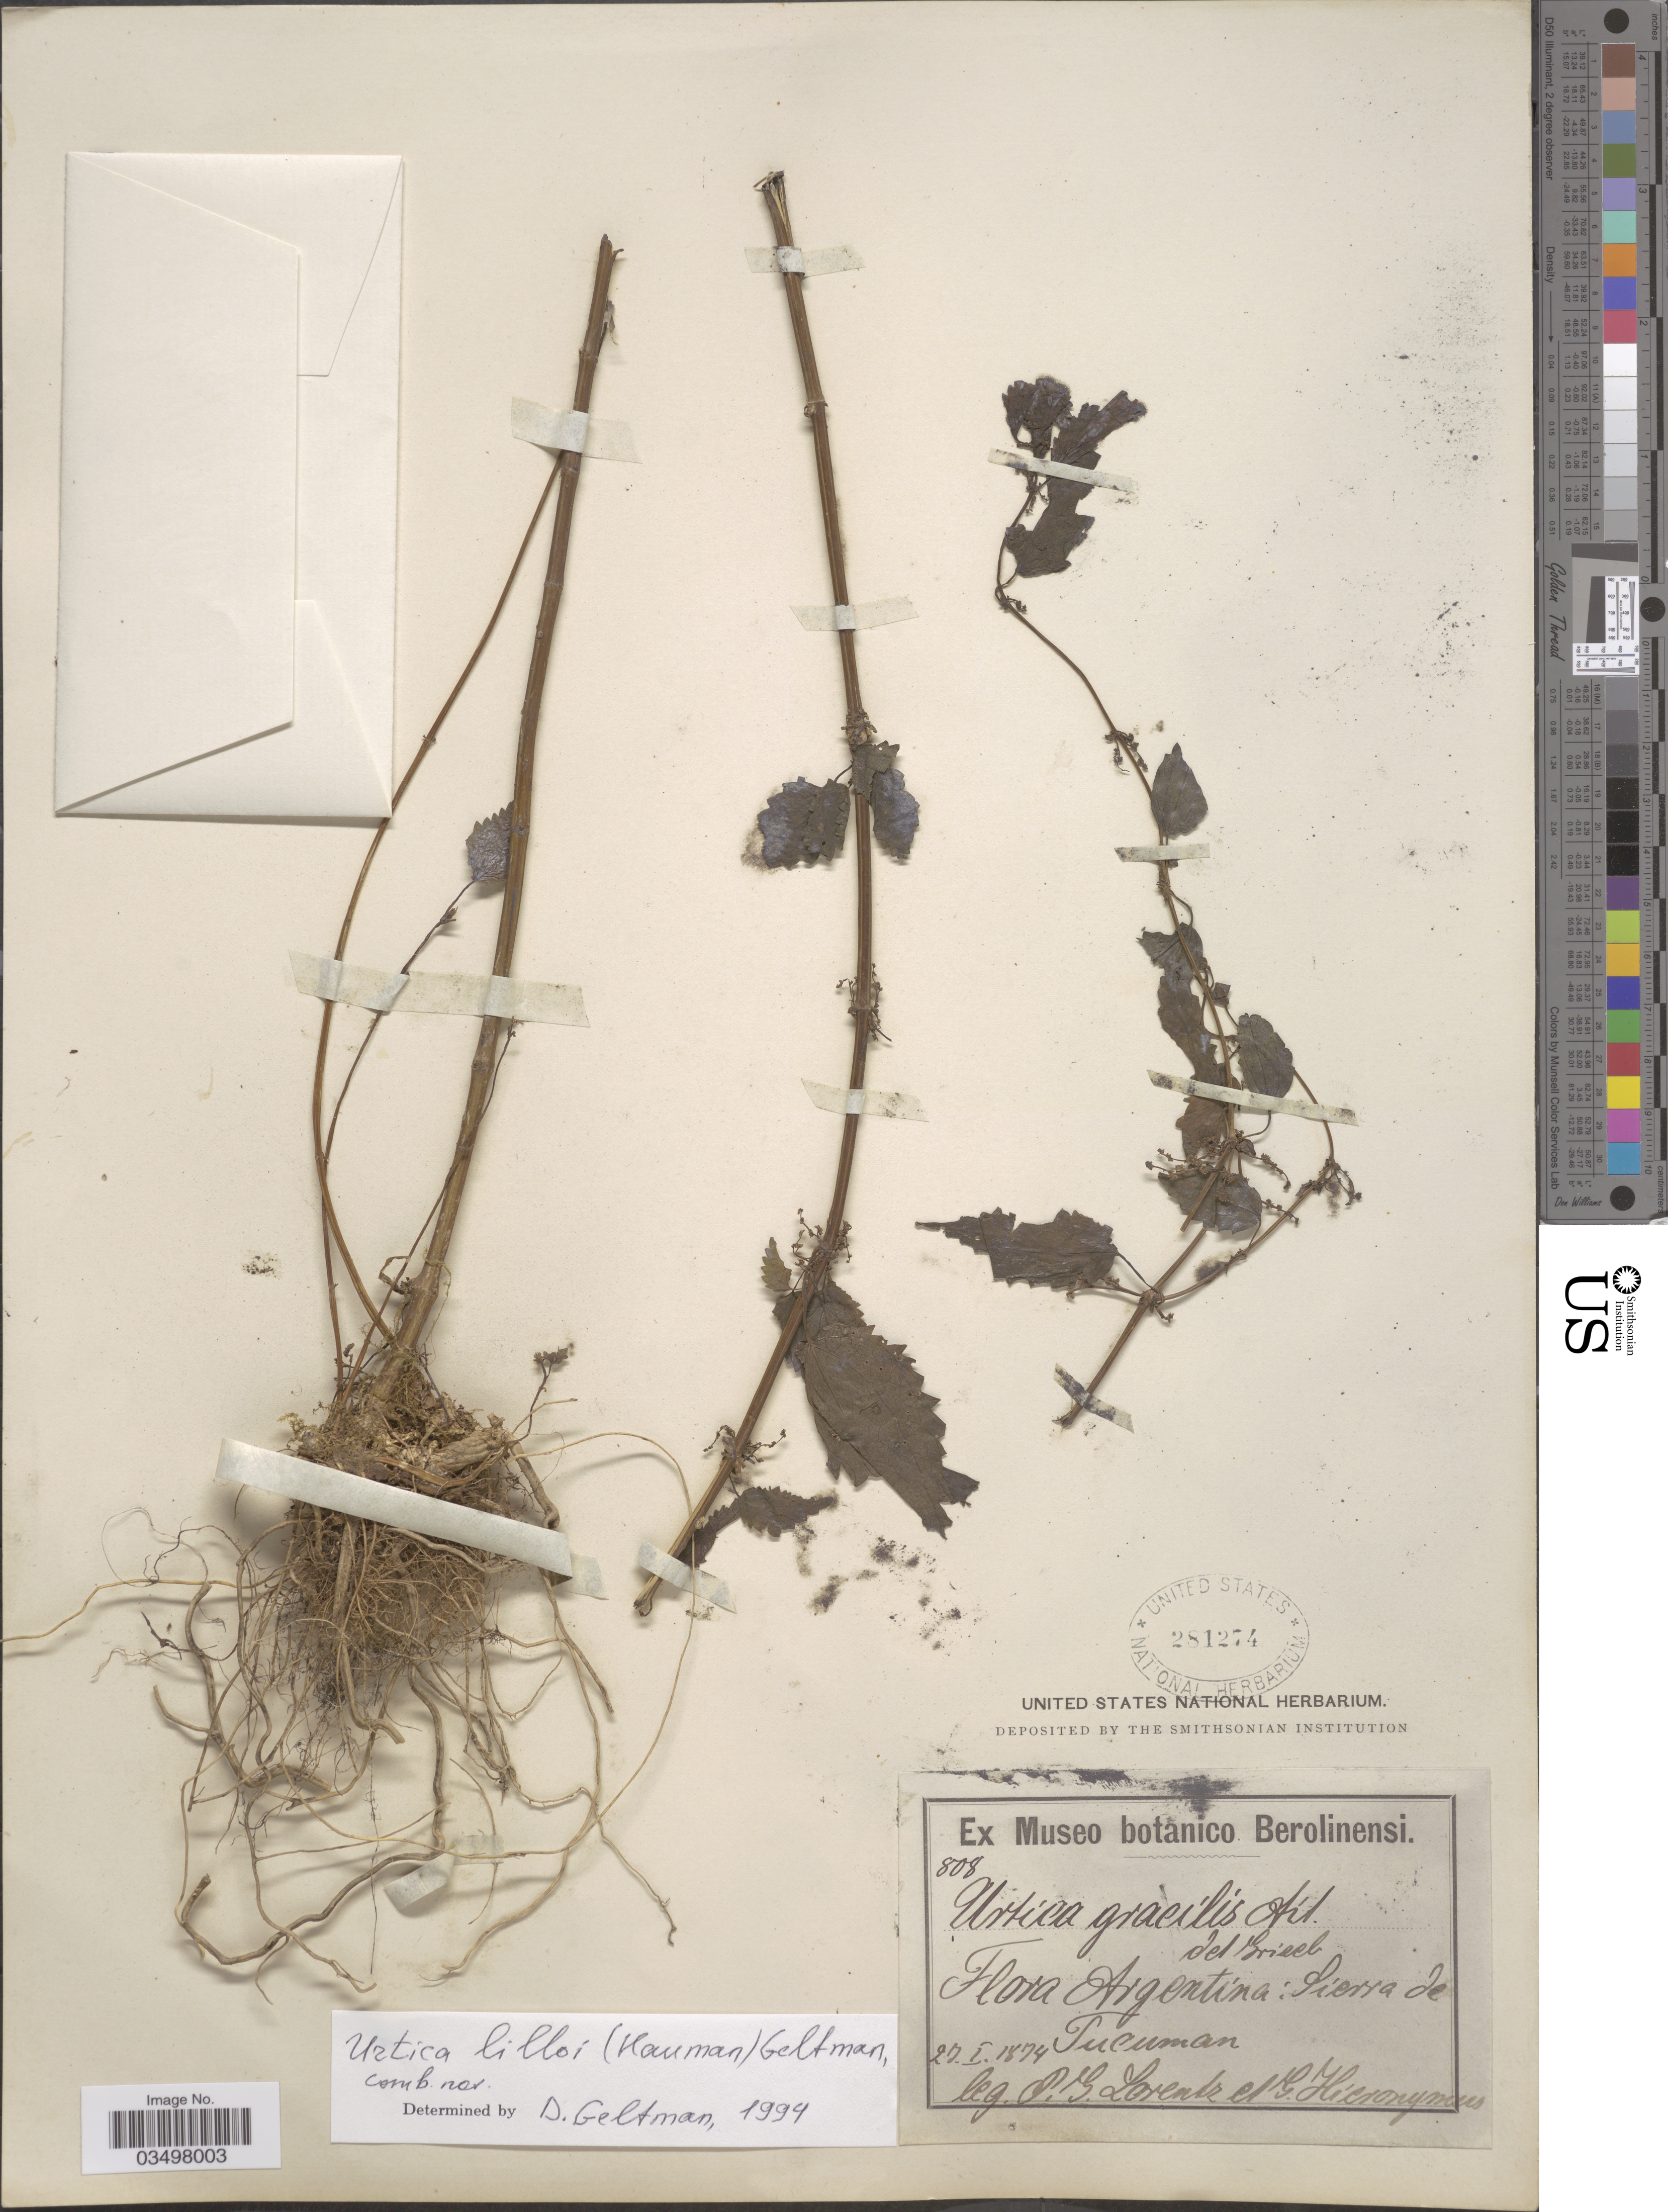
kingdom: Plantae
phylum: Tracheophyta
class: Magnoliopsida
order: Rosales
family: Urticaceae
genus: Urtica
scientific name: Urtica lilloi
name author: (Hauman) Geltman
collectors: P. G. Lorentz & G. H. Hieronymus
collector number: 808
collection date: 1874-01-27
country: Argentina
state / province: Tucuman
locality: Sierra de Tucuman.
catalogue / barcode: US 281274